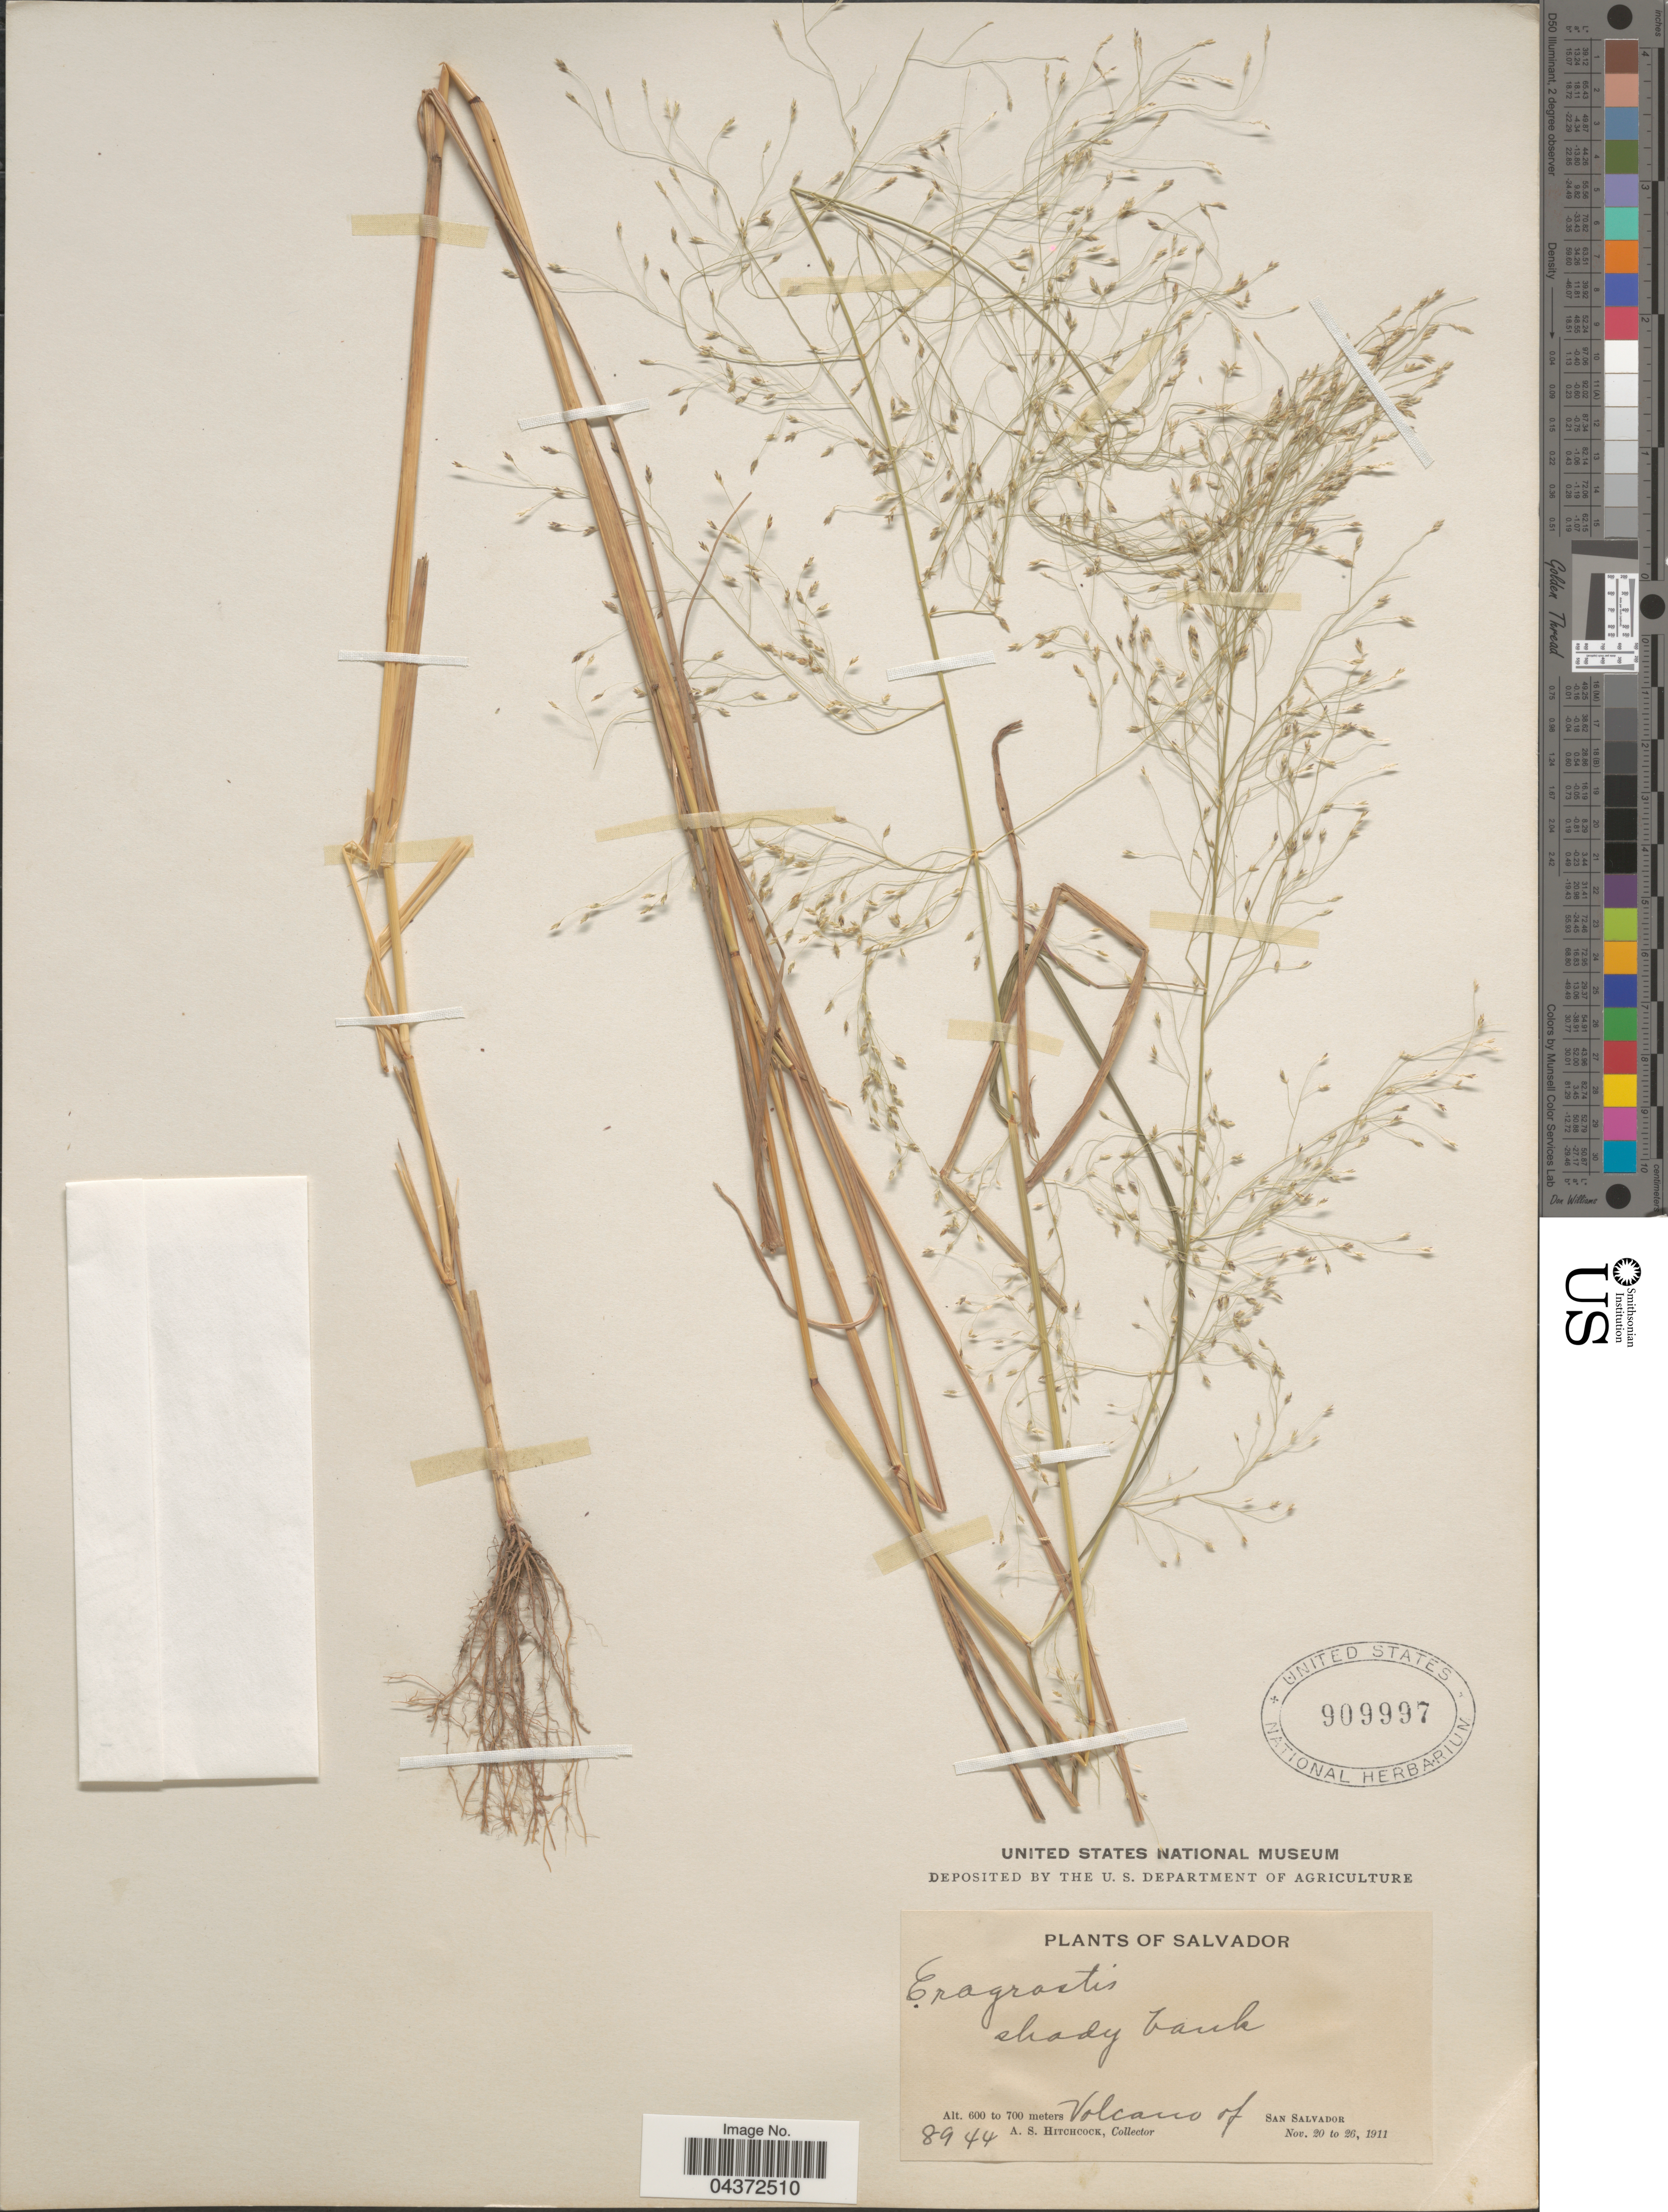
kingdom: Plantae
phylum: Tracheophyta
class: Liliopsida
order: Poales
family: Poaceae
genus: Eragrostis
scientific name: Eragrostis glandulosa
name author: L.H. Harv.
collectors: A. S. Hitchcock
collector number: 8944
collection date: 1911-11-20/1911-11-26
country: El Salvador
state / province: San Salvador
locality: Salvador. Shady bank. Volcano of San Salvador.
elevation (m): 600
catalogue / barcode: US 909997